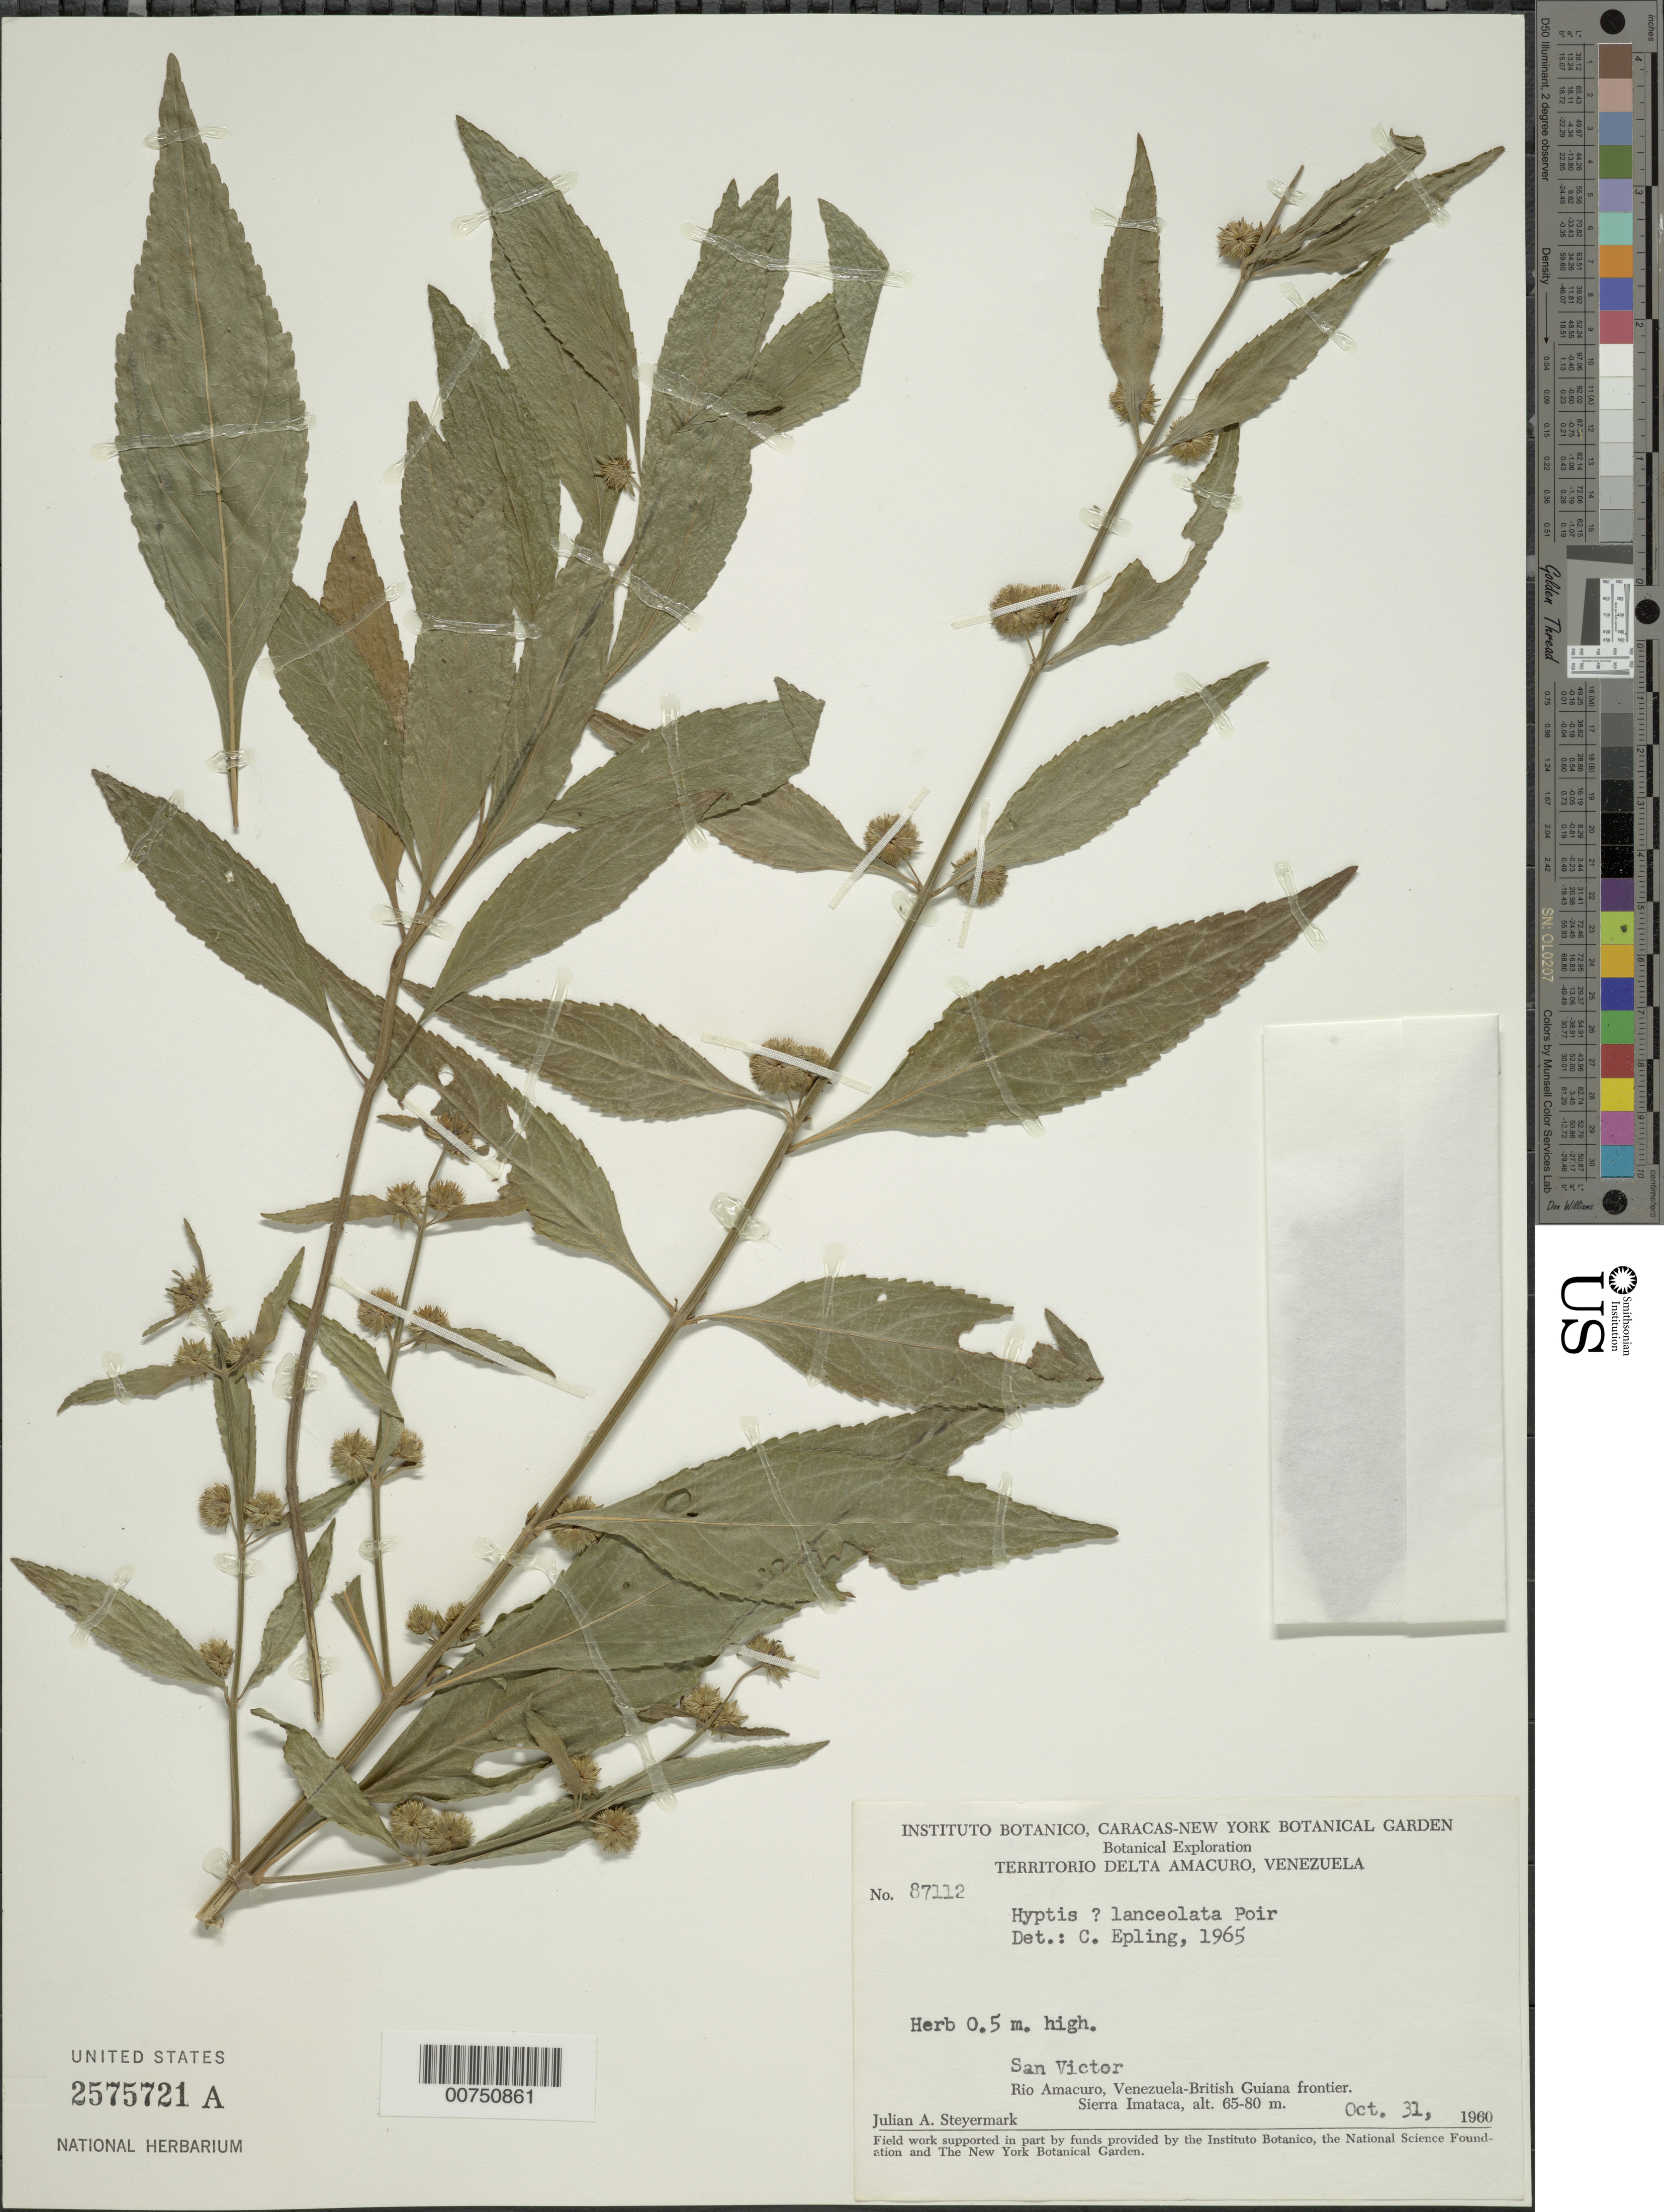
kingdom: Plantae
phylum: Tracheophyta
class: Magnoliopsida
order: Lamiales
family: Lamiaceae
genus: Hyptis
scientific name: Hyptis lanceolata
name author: Poir.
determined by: Epling, C. C.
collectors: J. Steyermark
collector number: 87112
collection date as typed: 31-Oct-60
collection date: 1960-10-31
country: Venezuela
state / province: Delta Amacuro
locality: San Victor, Río Amacuro, Venezuela-British Guiana frontier, Sierra Imataca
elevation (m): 65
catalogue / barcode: US 2575721